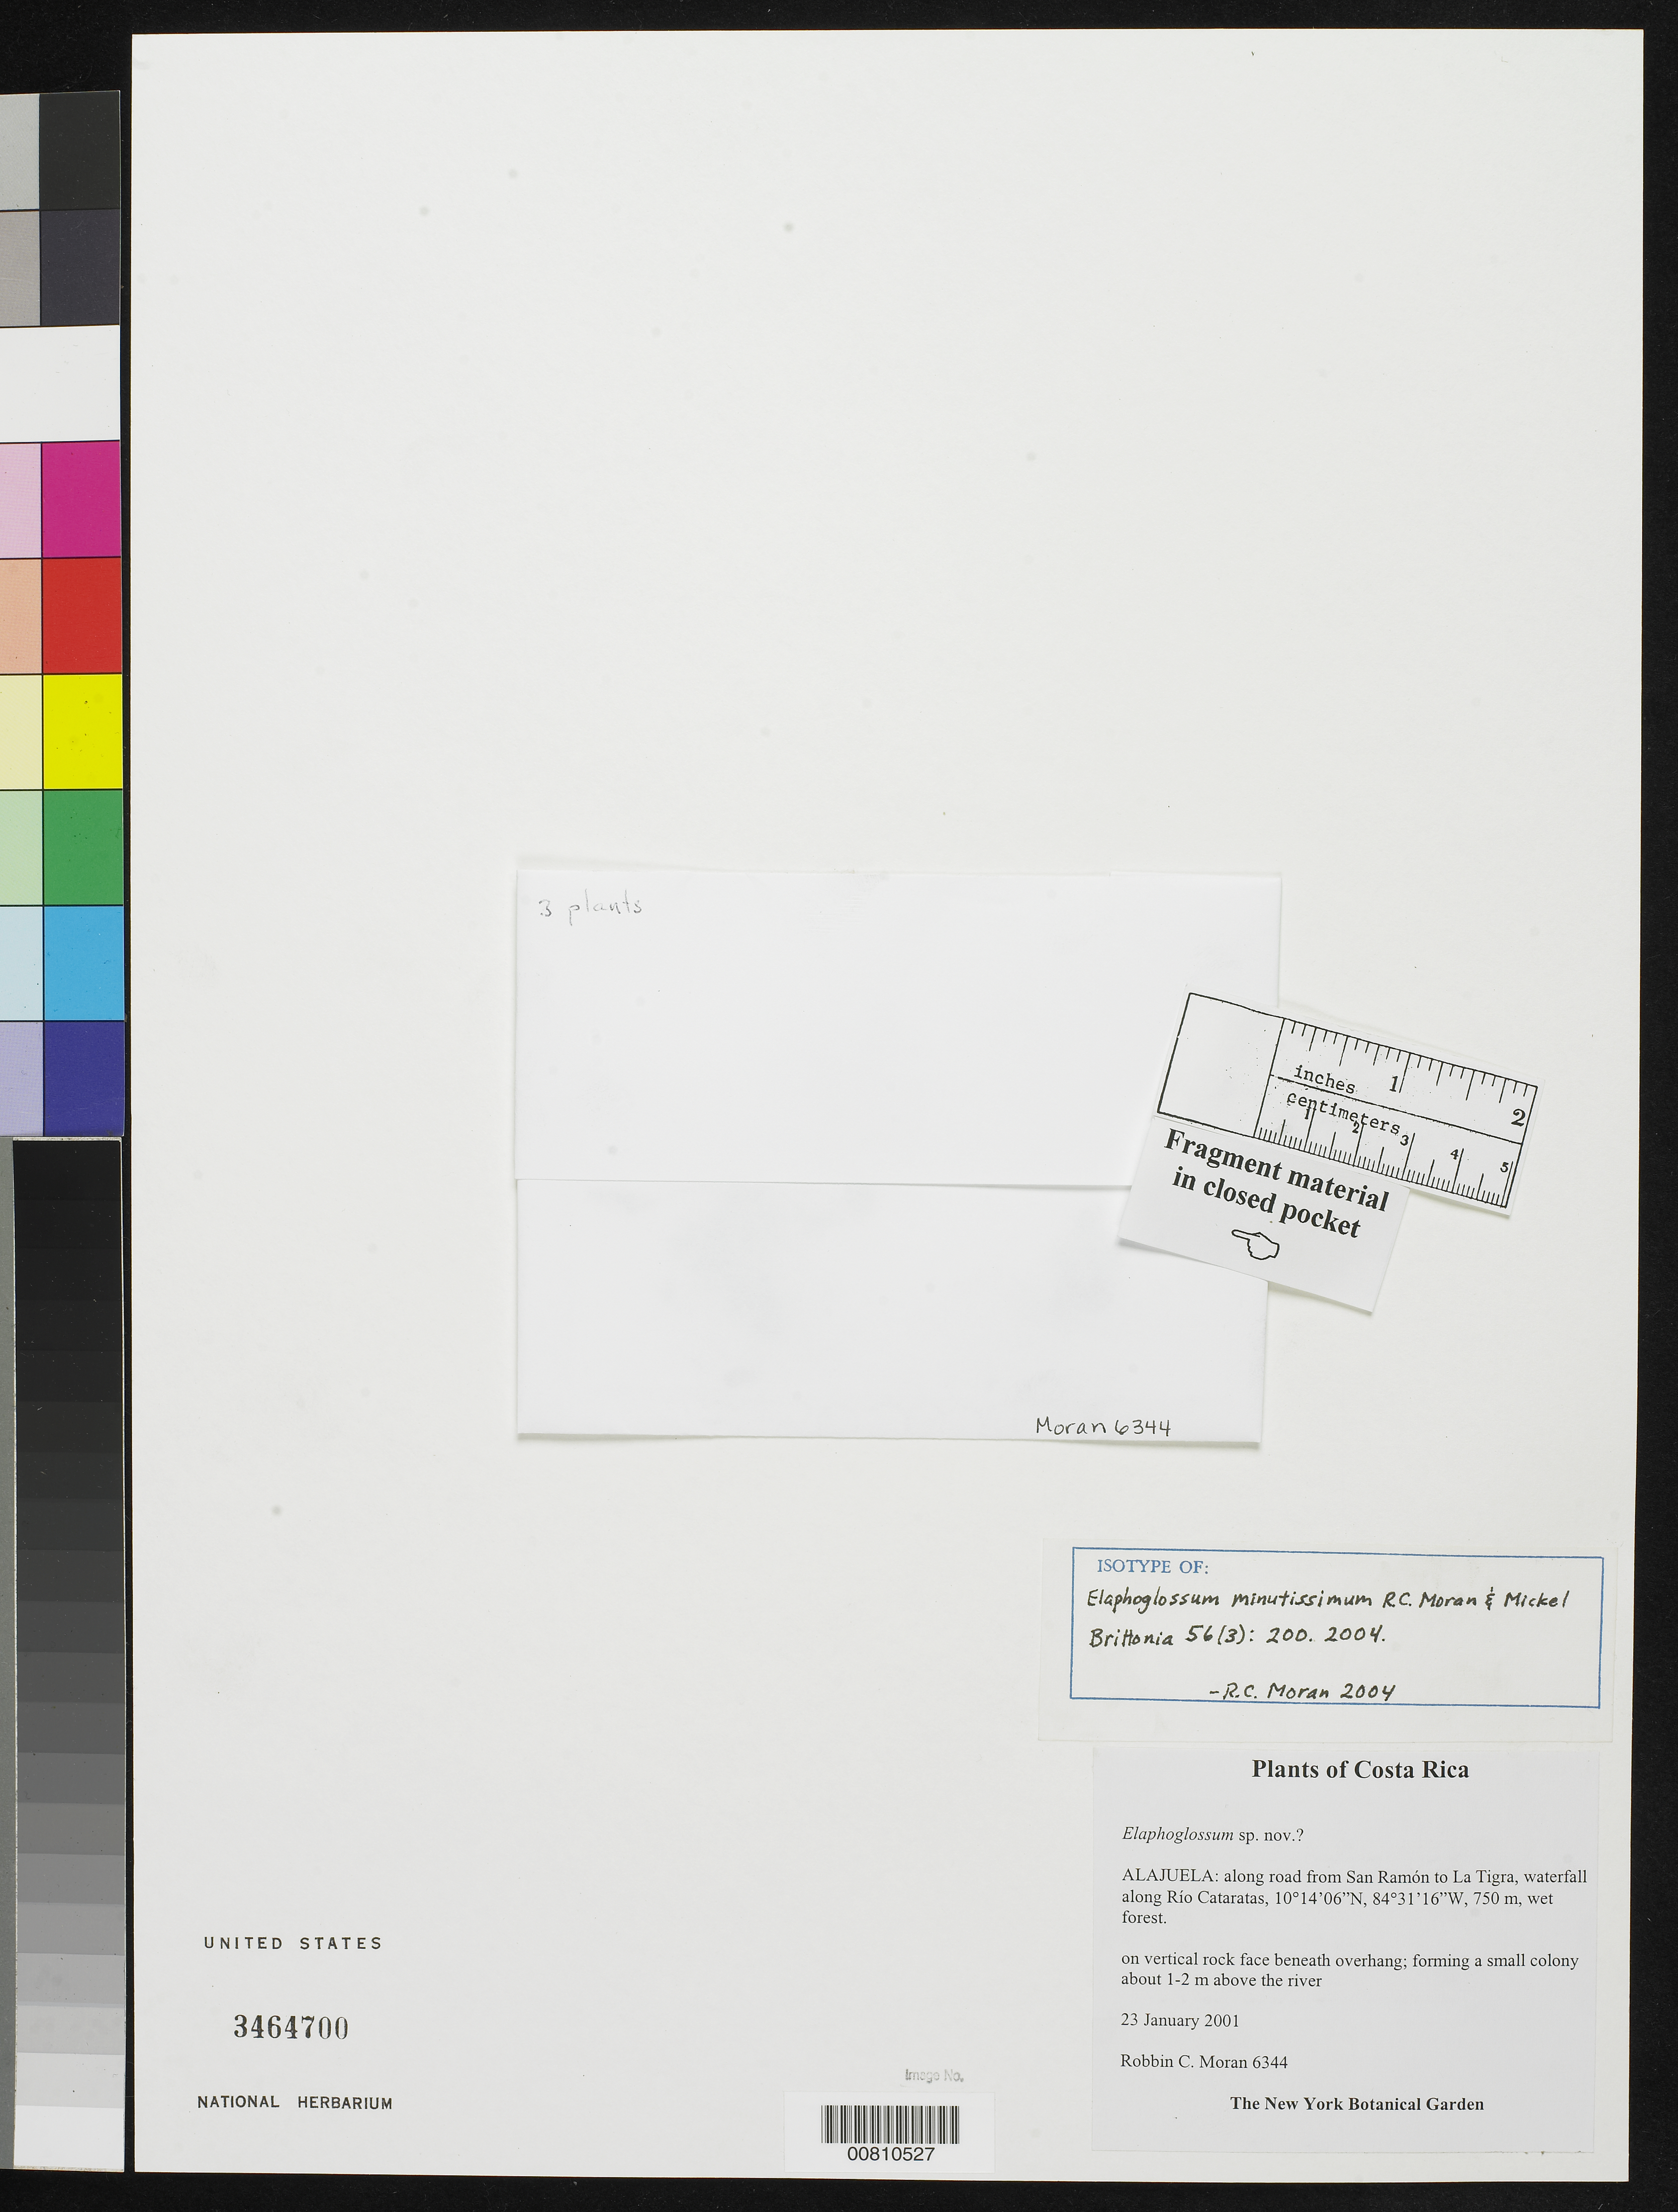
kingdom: Plantae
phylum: Tracheophyta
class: Polypodiopsida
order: Polypodiales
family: Dryopteridaceae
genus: Elaphoglossum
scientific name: Elaphoglossum minutissimum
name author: R.C. Moran & Mickel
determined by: Moran, R. C.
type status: Isotype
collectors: R. C. Moran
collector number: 6344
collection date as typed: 23 Jan 2001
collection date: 2001-01-23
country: Costa Rica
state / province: Alajuela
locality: Alajuela: along road from San Ramón to La Tigra, waterfall along Río Cataratas.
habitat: Wet forest.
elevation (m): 750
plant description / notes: Holotype at NY.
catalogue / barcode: US 3464700